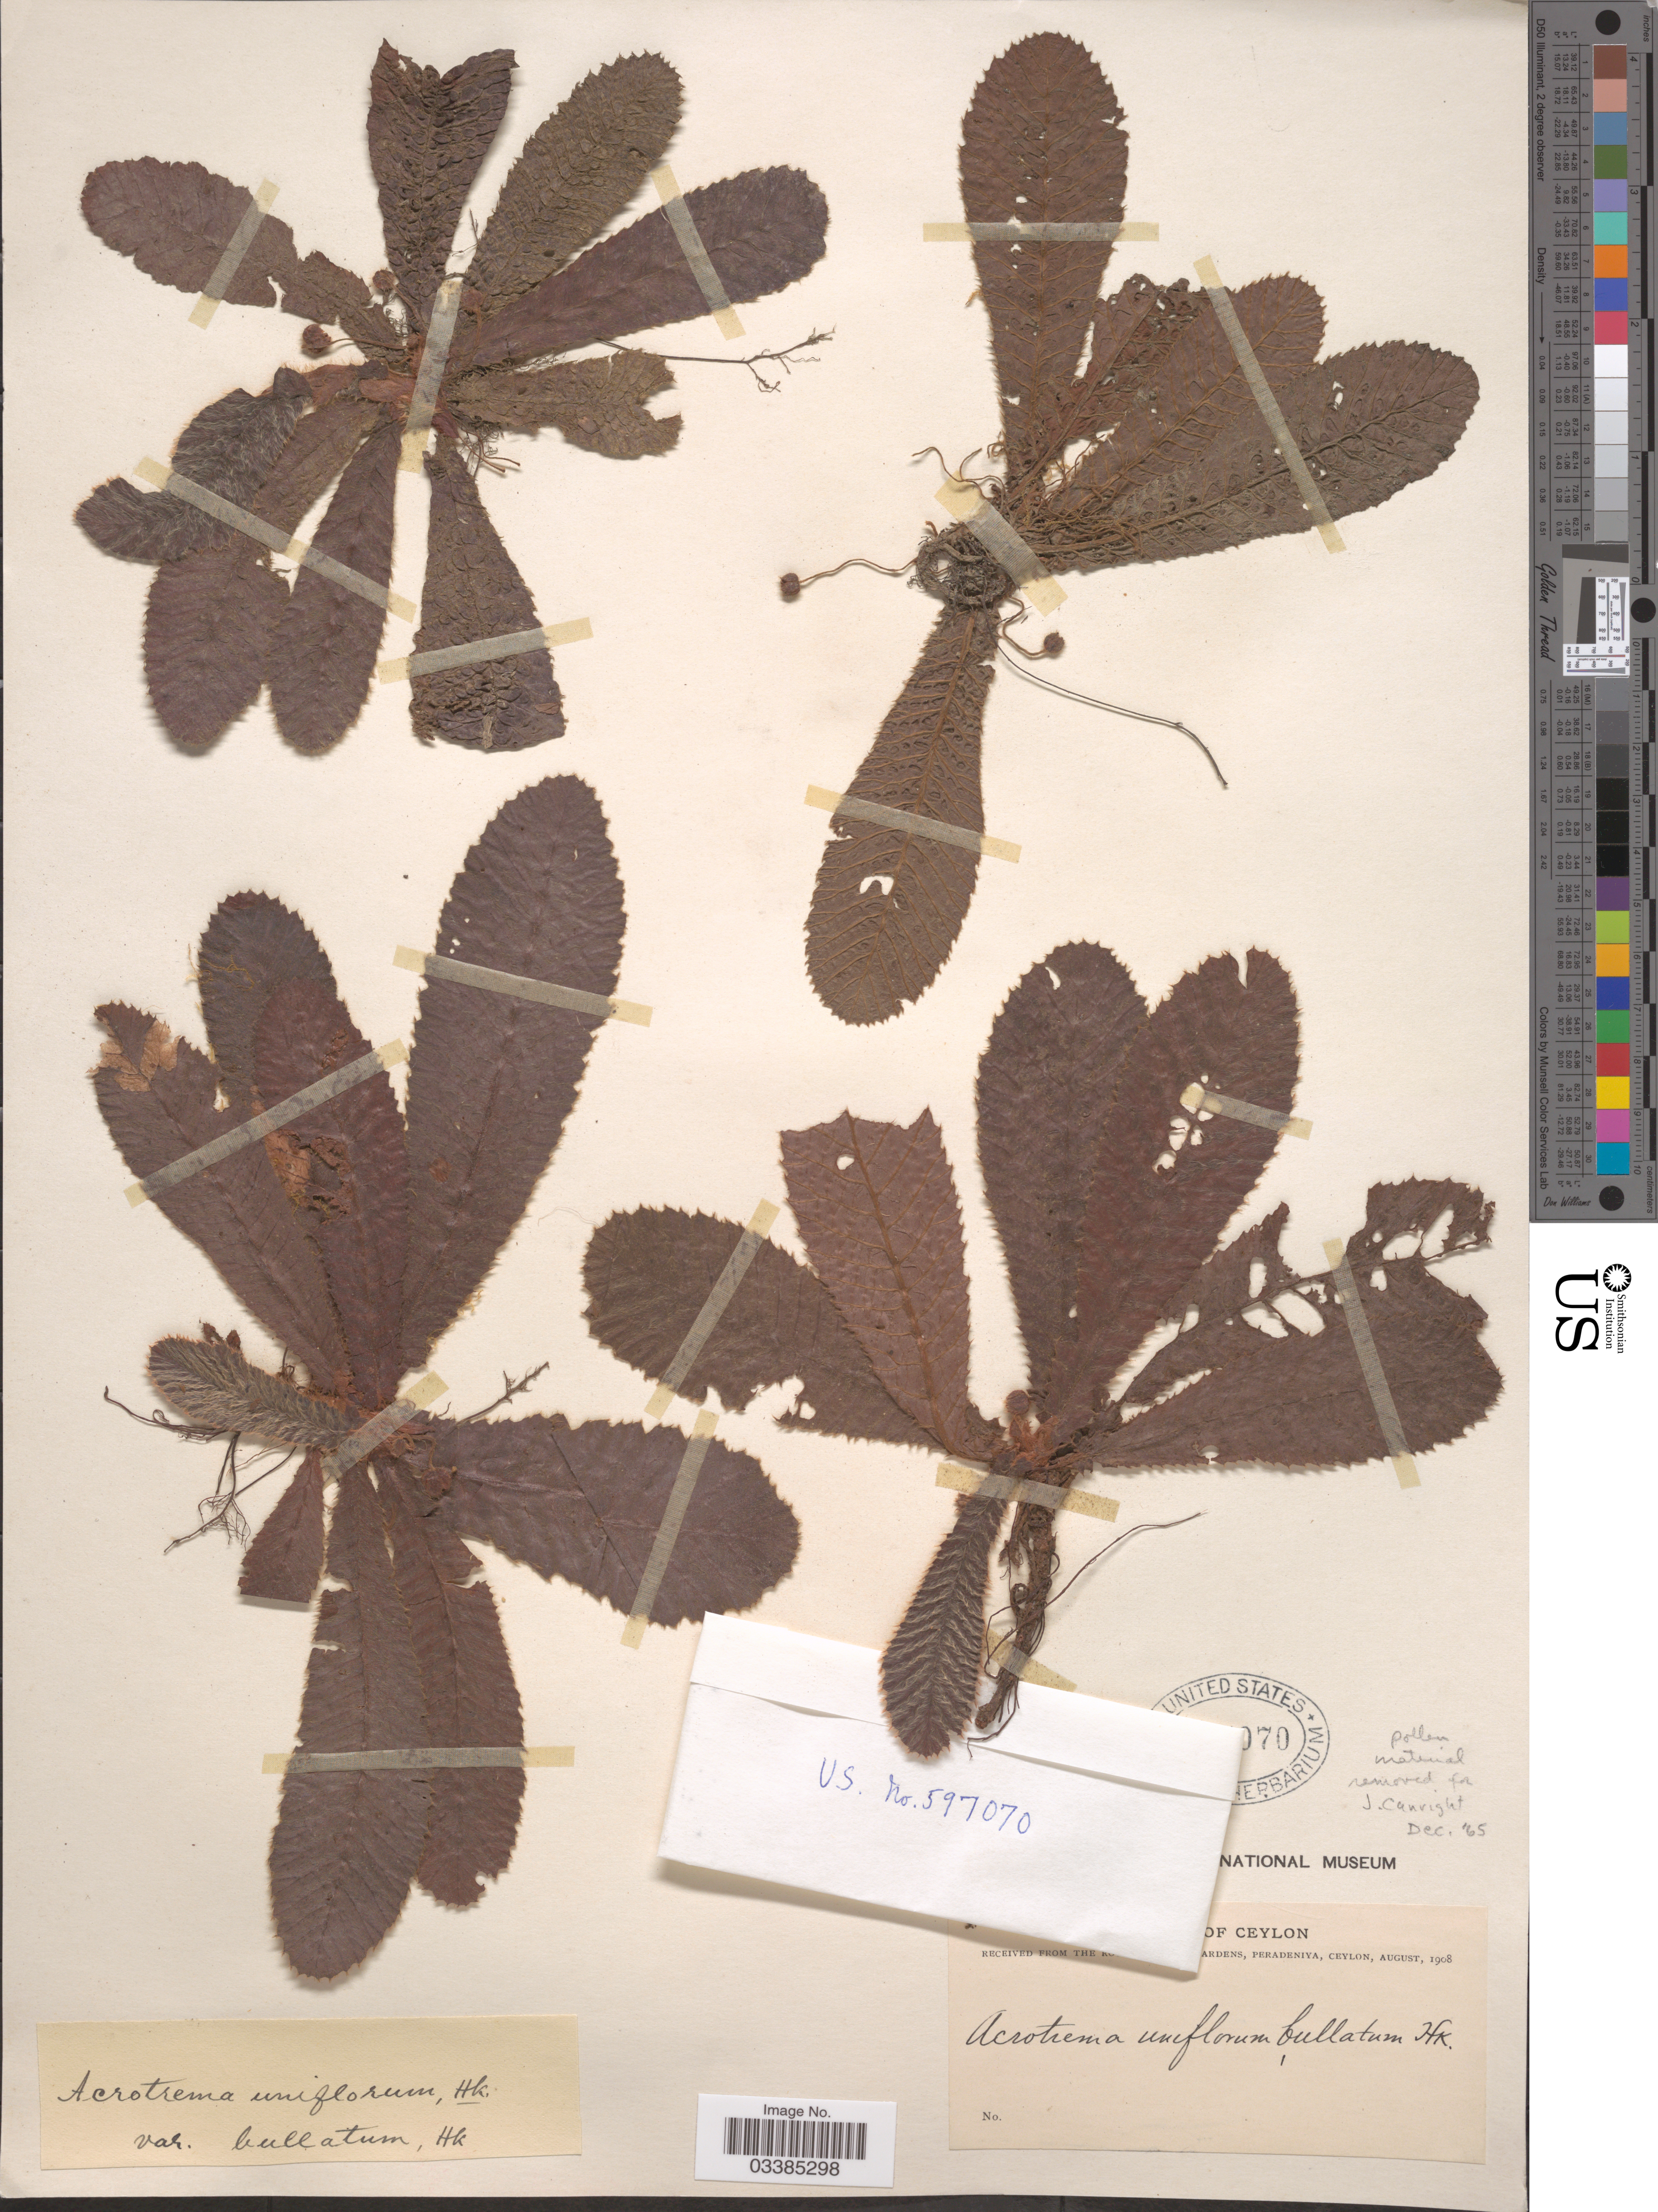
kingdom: Plantae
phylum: Tracheophyta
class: Magnoliopsida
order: Dilleniales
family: Dilleniaceae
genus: Acrotrema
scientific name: Acrotrema uniflorum var. bullatum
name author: (Thwaites) Hook. f. & Thomson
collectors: ex herb. Royal Botanic Gardens, Peradeniya, Ceylon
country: Sri Lanka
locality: Ceylon.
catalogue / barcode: US 597070